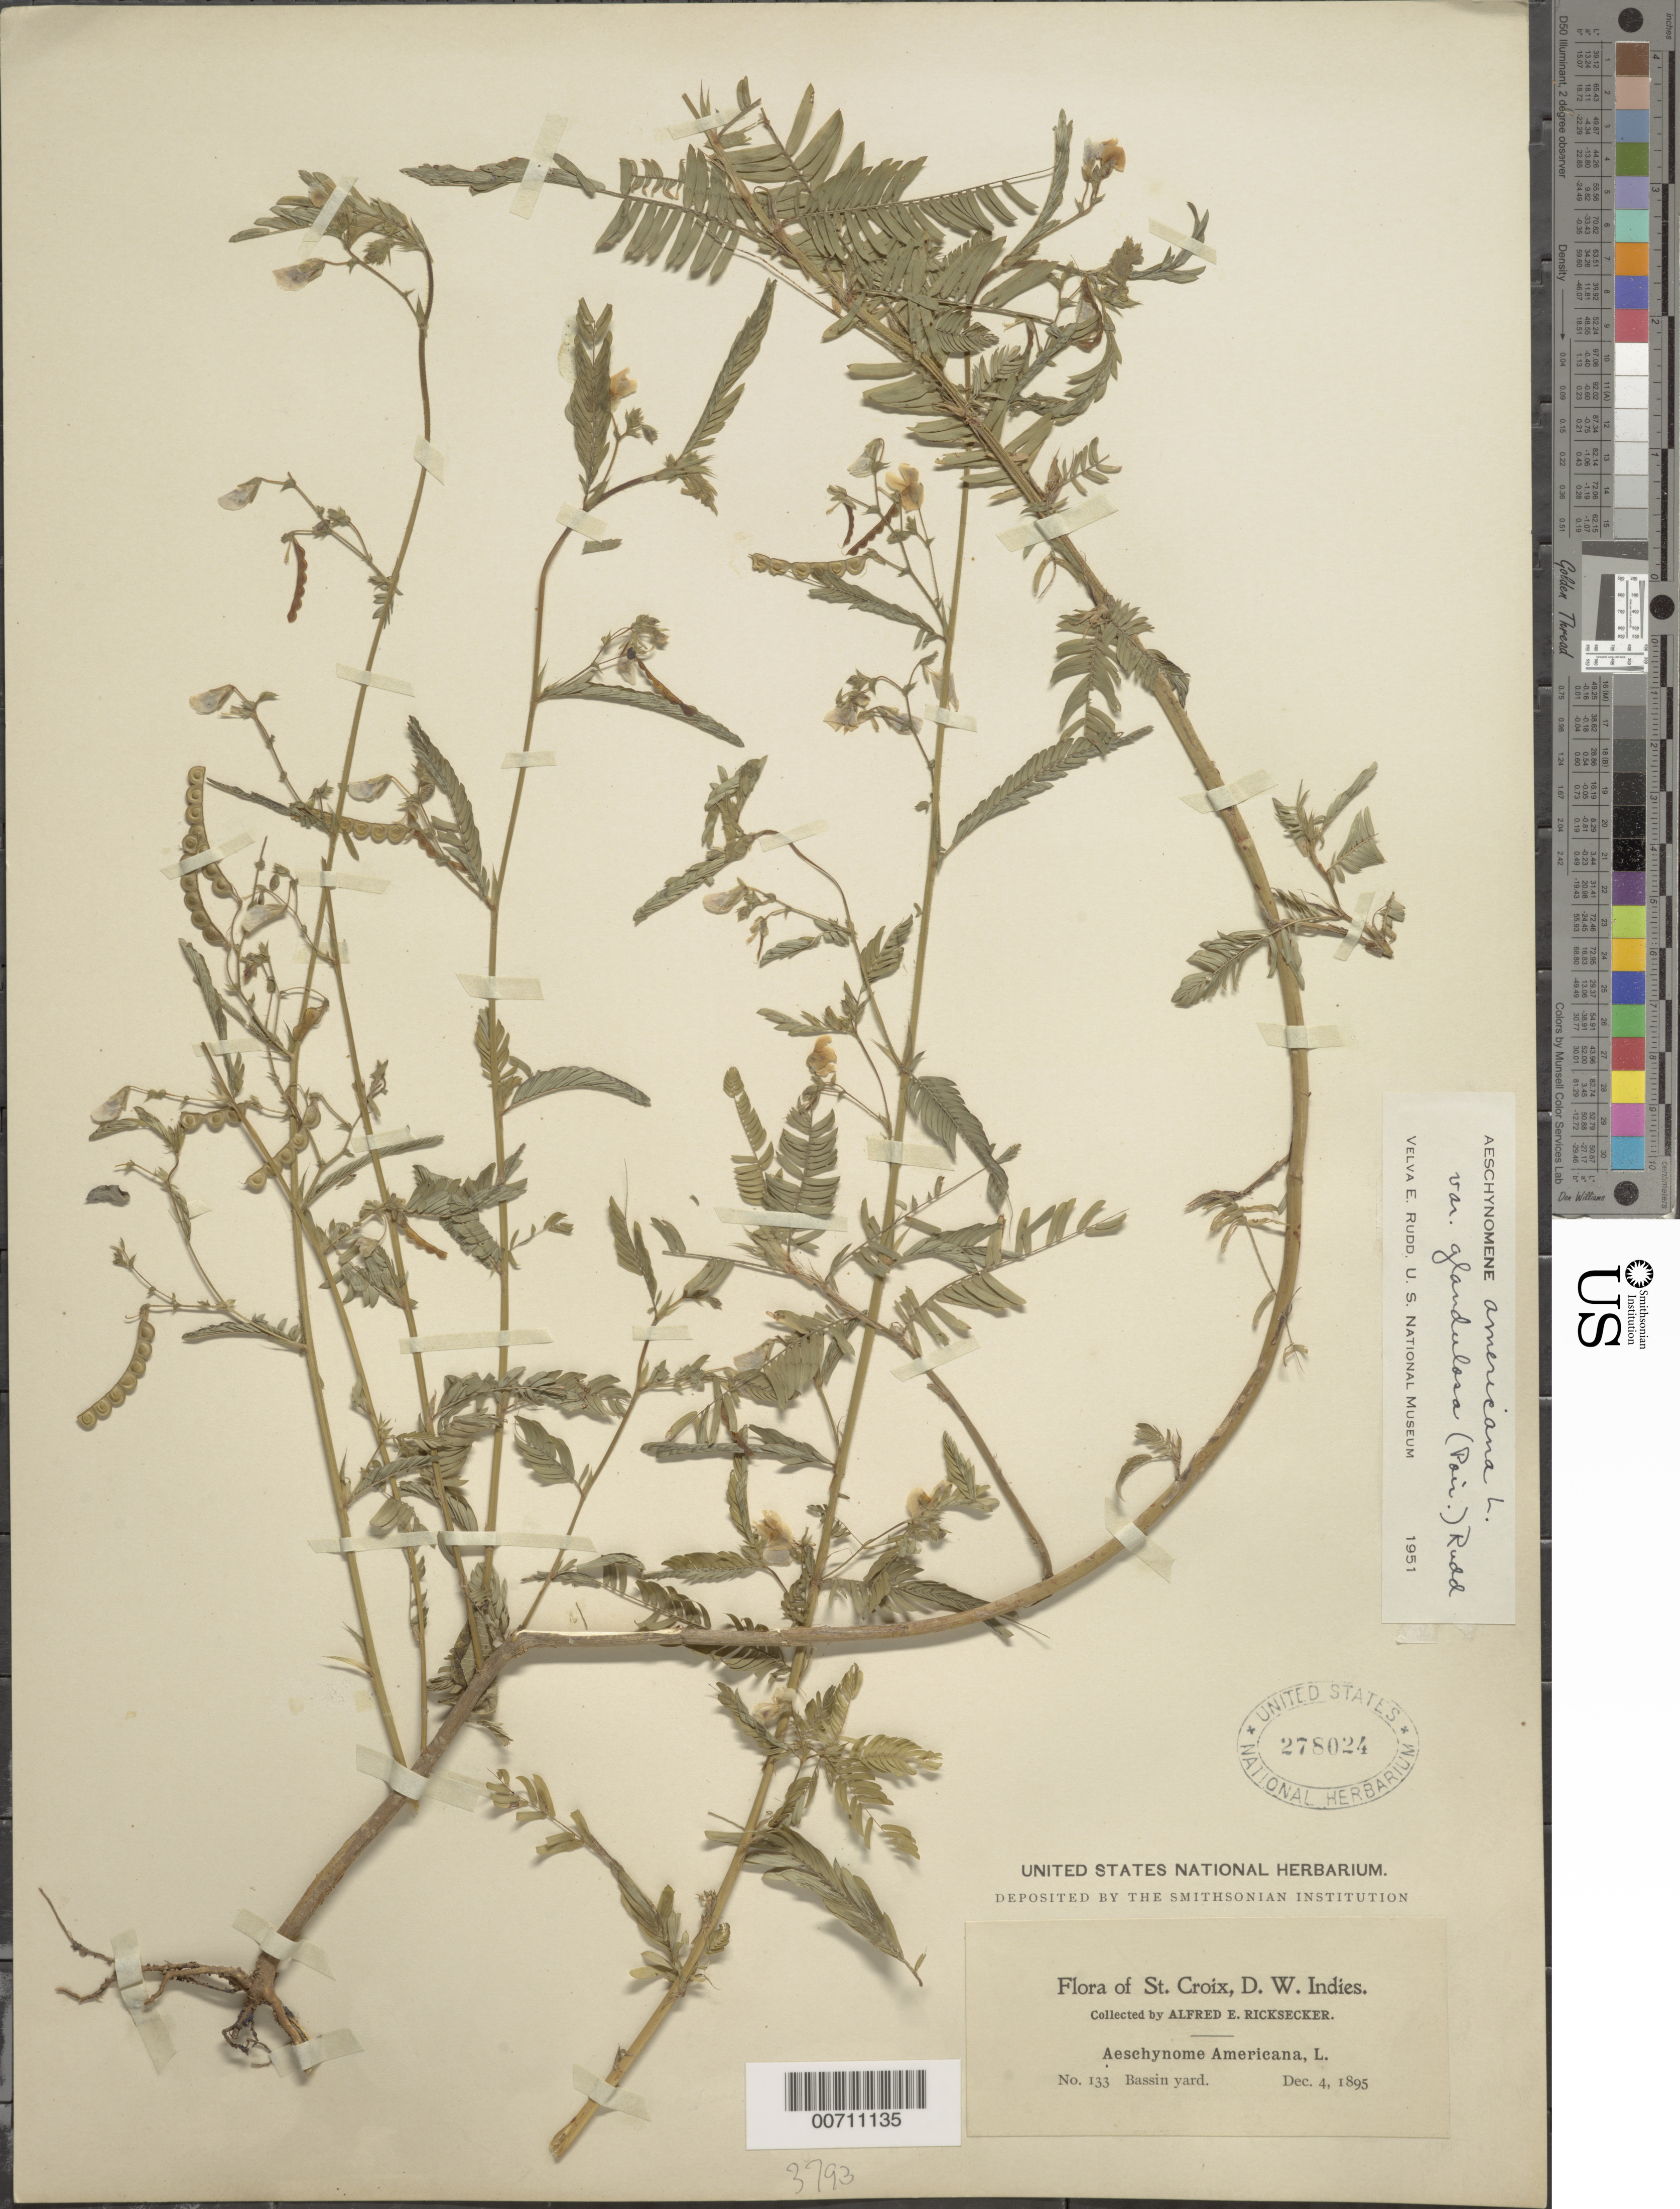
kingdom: Plantae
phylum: Tracheophyta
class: Magnoliopsida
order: Fabales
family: Fabaceae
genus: Aeschynomene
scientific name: Aeschynomene americana var. glandulosa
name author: (Poir.) Rudd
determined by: Rudd, V. E.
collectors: A. E. Ricksecker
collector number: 133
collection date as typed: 04 Dec 1895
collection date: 1895-12-04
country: U.S. Virgin Islands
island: St. Croix Island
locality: Bassin yard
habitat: Bassin yard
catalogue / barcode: US 278024